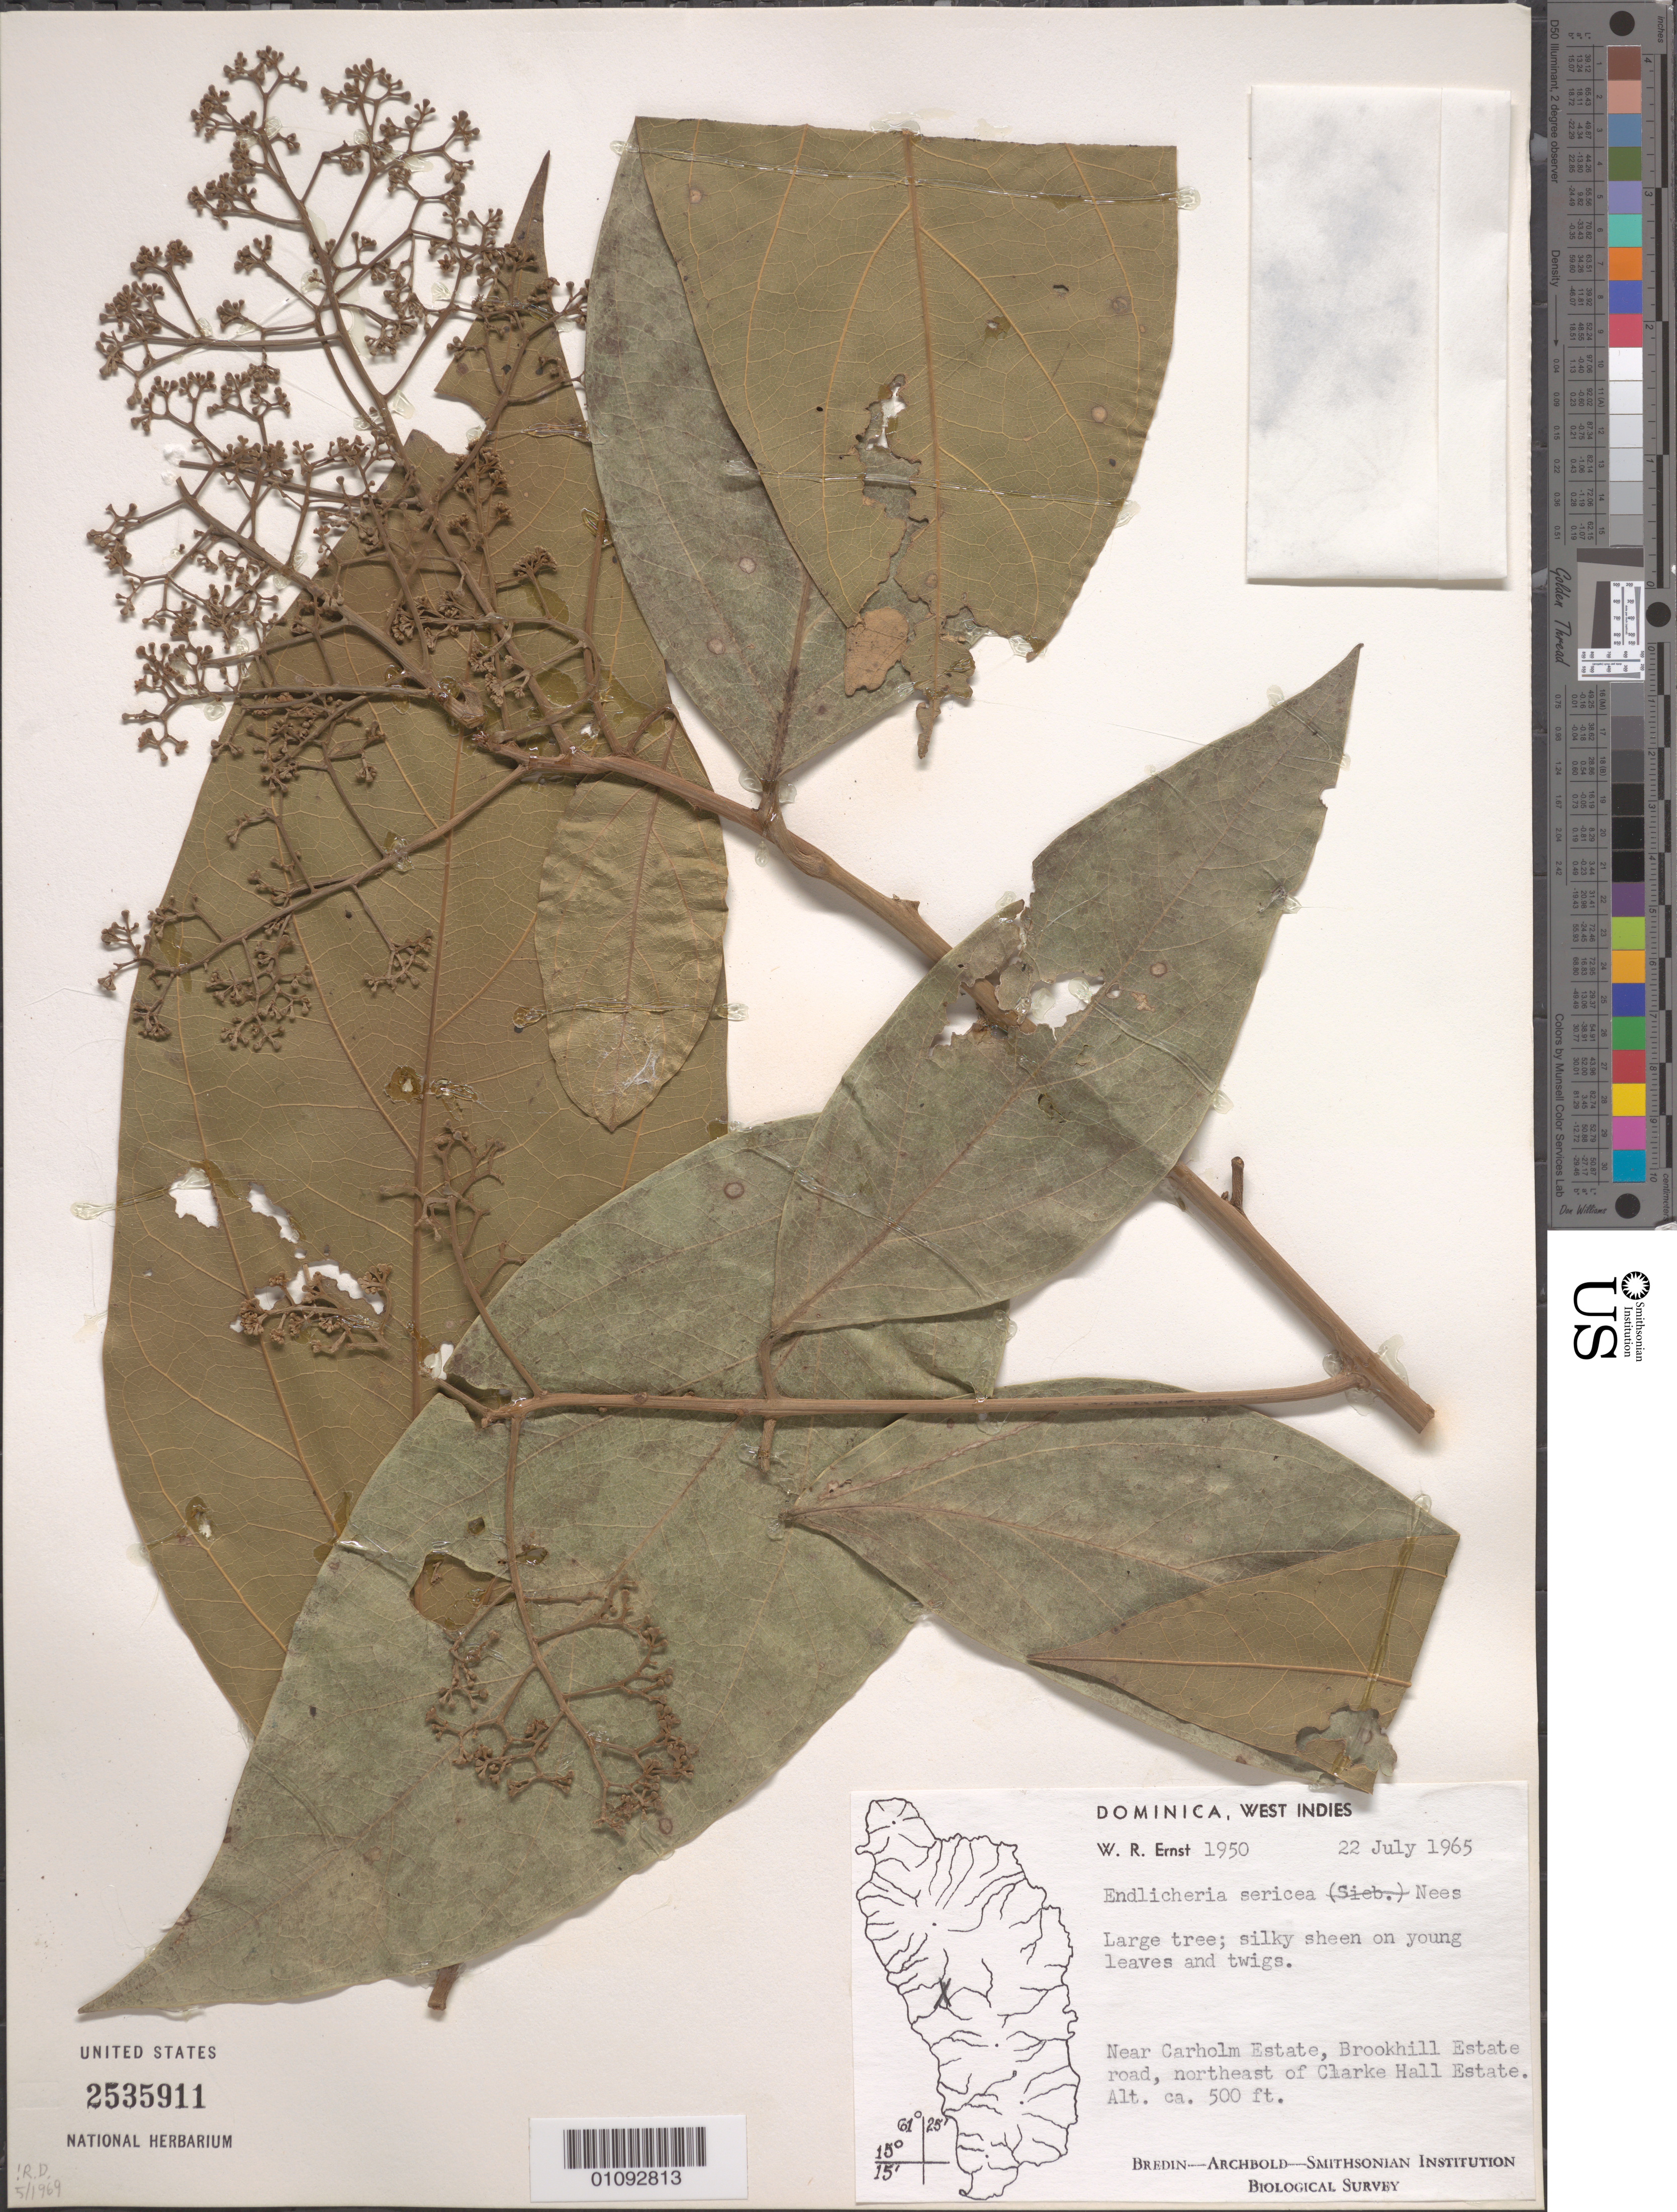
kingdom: Plantae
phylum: Tracheophyta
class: Magnoliopsida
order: Laurales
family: Lauraceae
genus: Endlicheria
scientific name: Endlicheria sericea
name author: Nees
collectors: W. R. Ernst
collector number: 1950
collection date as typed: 22 Jul 1965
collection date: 1965-07-22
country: Dominica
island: Dominica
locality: Near Carholm Estate, Brookhill Estate road, NE of Clarke Hall Estate.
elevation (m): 152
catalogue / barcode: US 2535911